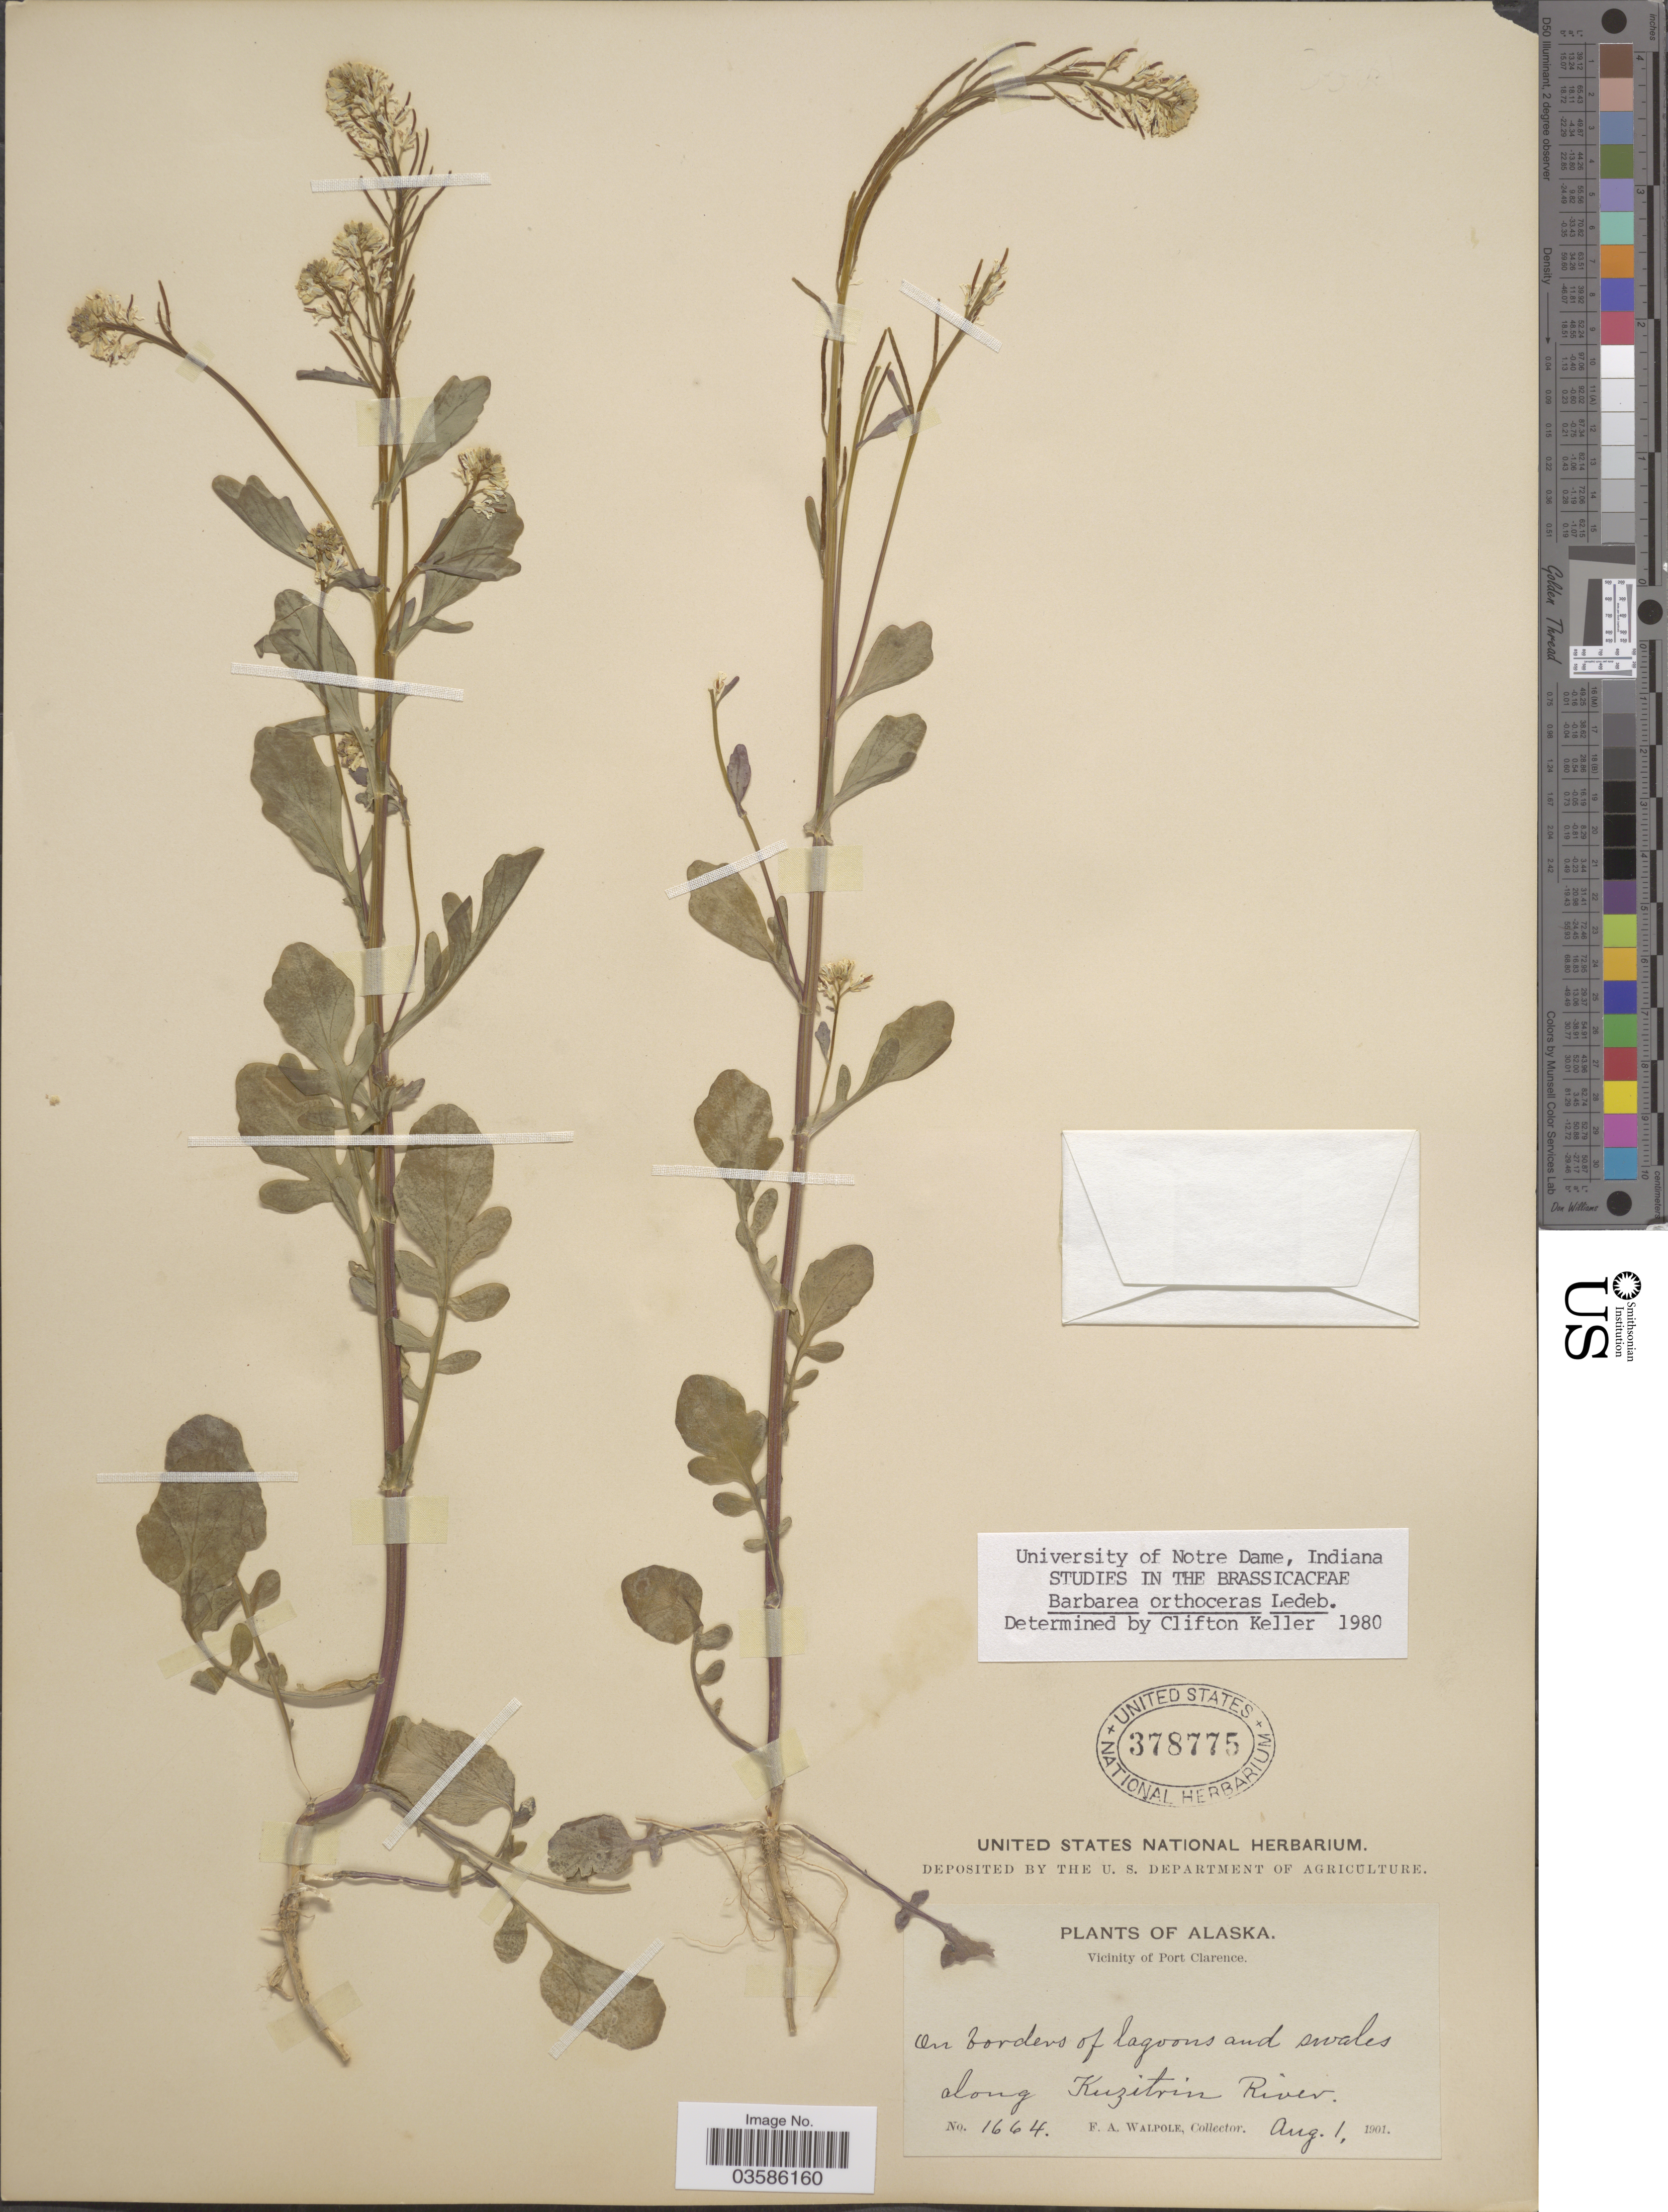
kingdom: Plantae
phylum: Tracheophyta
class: Magnoliopsida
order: Brassicales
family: Brassicaceae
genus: Barbarea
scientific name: Barbarea orthoceras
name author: Ledeb.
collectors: F. Walpole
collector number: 1664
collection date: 1901-08-01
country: United States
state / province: Alaska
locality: Vicinity of Port Clarence. On borders of lagoons and swales along Kuzitrin River.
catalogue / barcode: US 378775